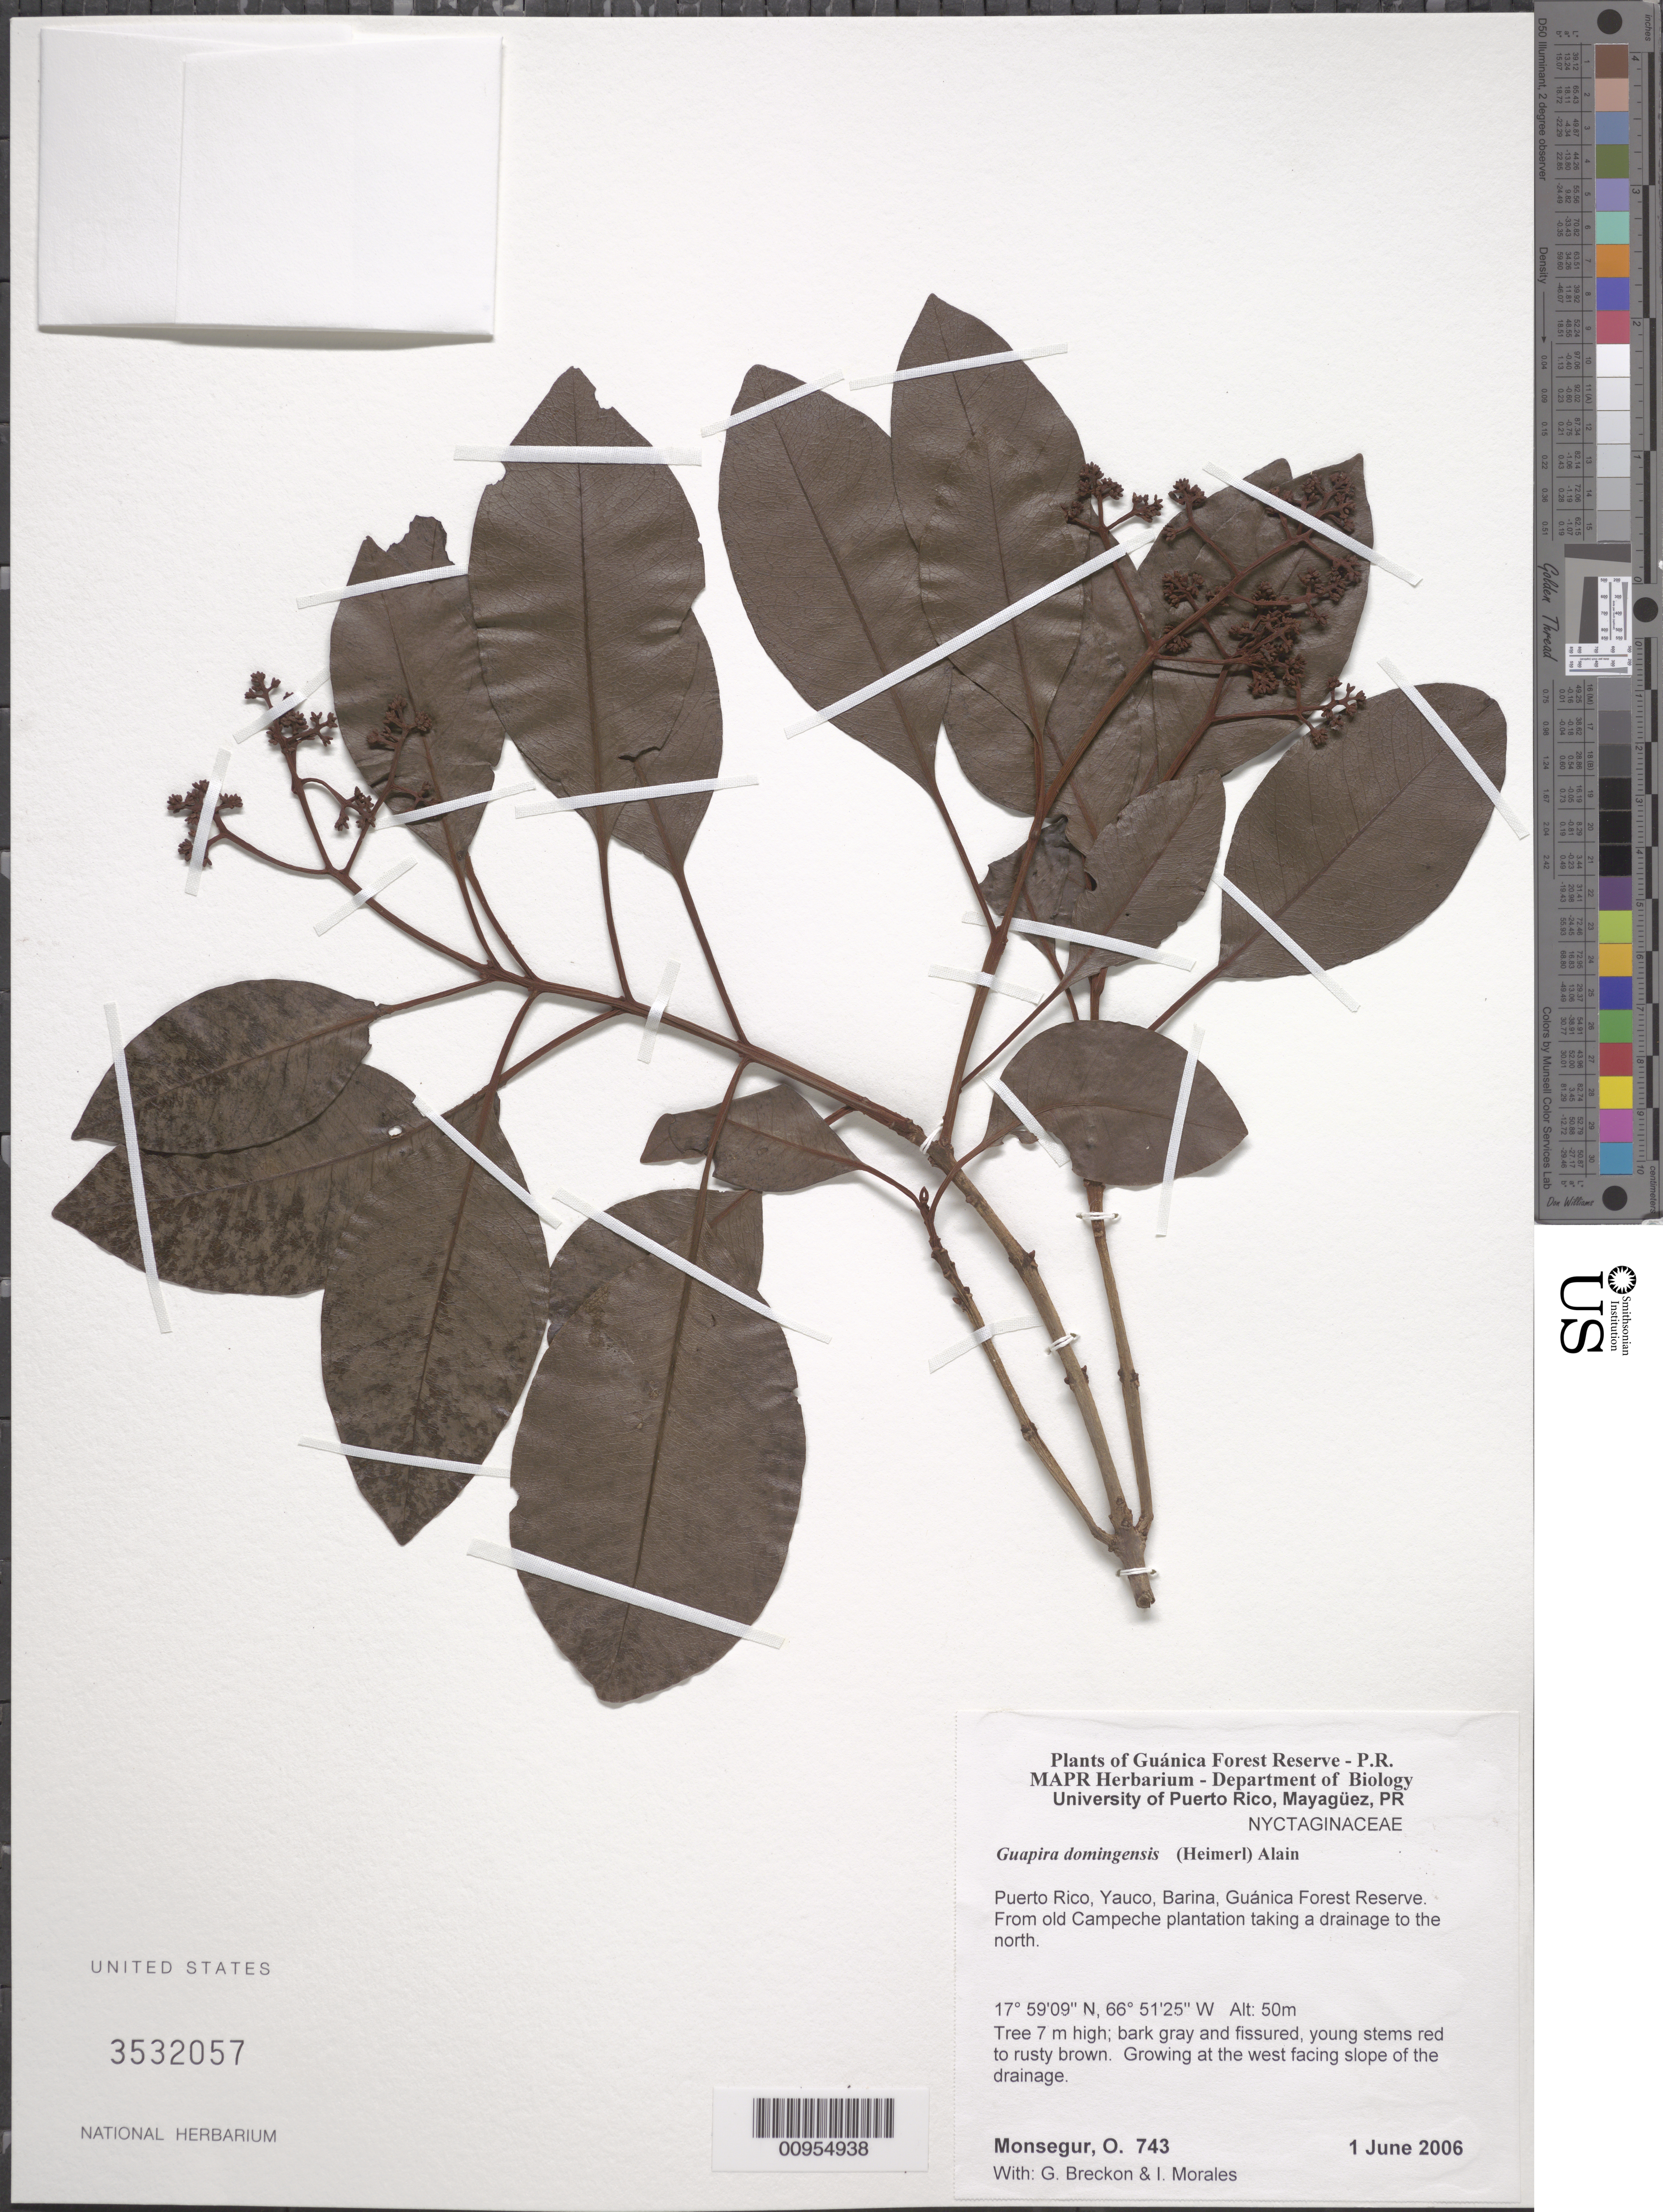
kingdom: Plantae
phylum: Tracheophyta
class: Magnoliopsida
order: Caryophyllales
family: Nyctaginaceae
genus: Guapira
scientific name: Guapira domingensis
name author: (Heimerl) Alain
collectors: O. Monsegur, G. J. Breckon & I. Morales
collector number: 743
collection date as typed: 01 Jun 2006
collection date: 2006-06-01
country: Puerto Rico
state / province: Yauco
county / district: Barina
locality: Guánica Forest Reserve. From old Campeche plantation taking a drainage to the north.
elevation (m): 50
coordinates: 17.59087, 66.51245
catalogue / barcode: US 3532057